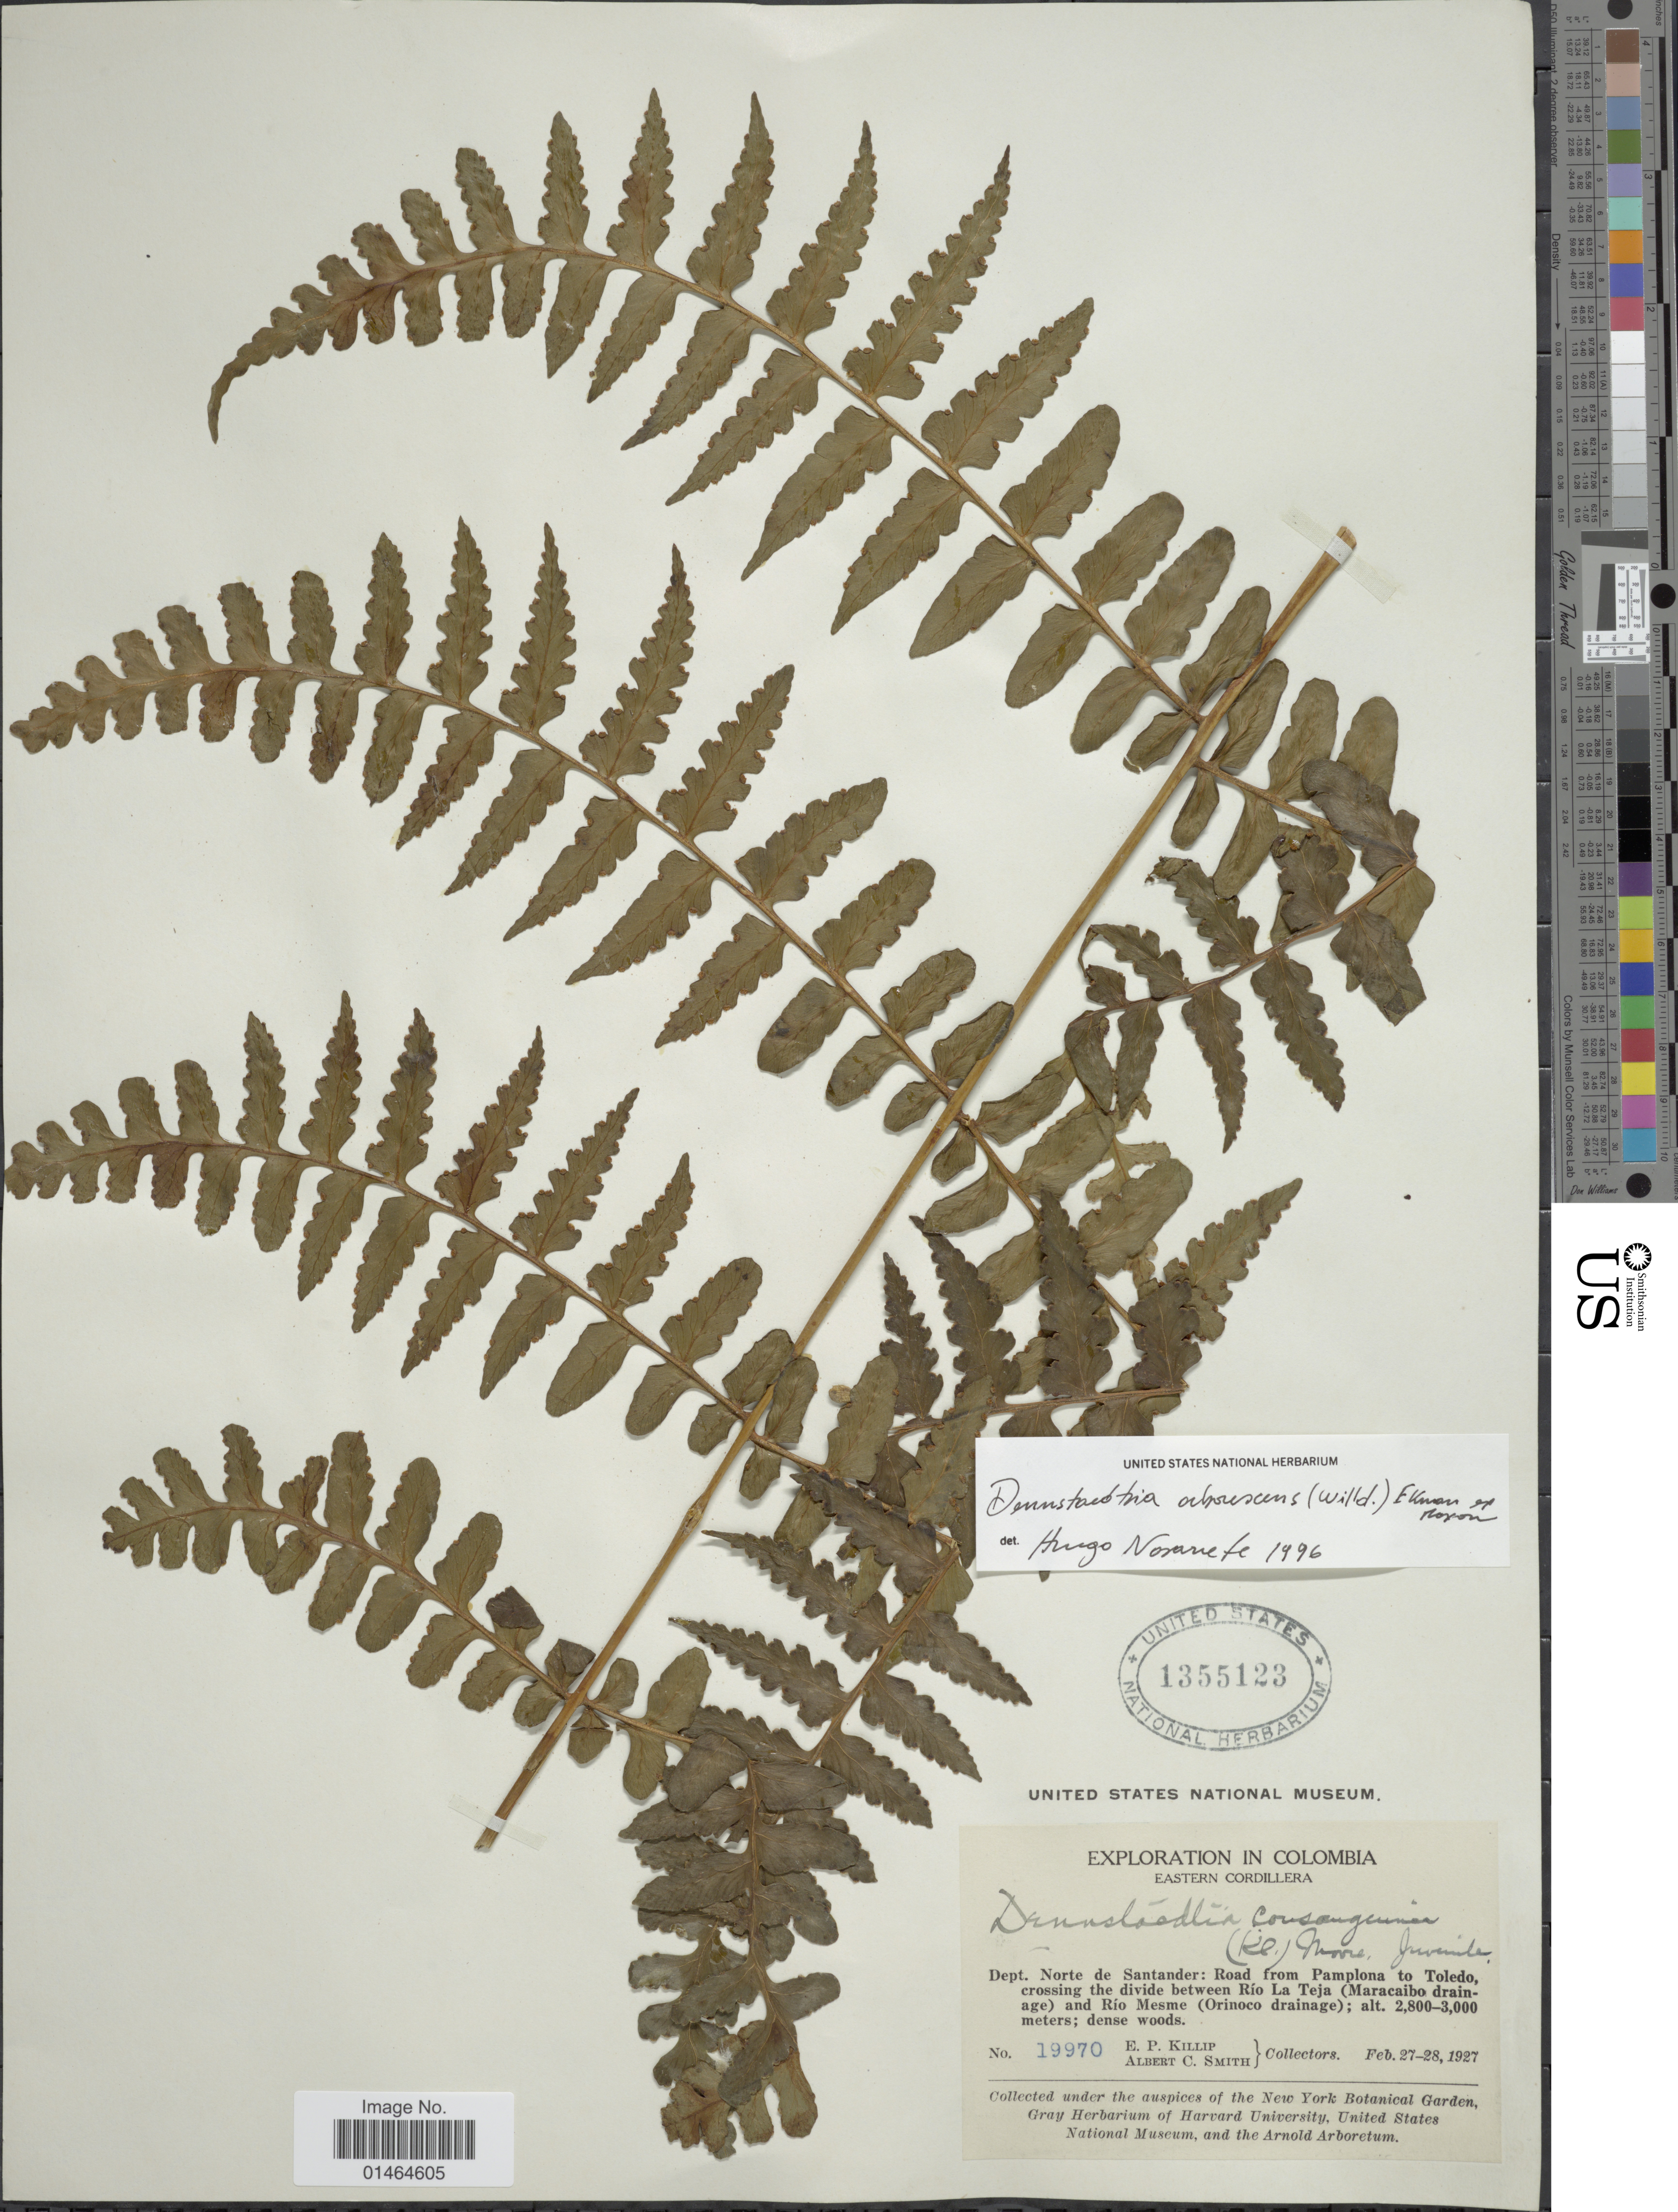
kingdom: Plantae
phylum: Tracheophyta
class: Polypodiopsida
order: Polypodiales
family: Dennstaedtiaceae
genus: Dennstaedtia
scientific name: Dennstaedtia coronata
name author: (Sodiro) C. Chr.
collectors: E. P. Killip & A. C. Smith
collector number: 19970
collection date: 1927-02-27/1927-02-28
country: Colombia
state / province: Norte de Santander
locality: Eastern Cordillera. Road from Pamplona to Toledo, crossing the divide between Río La Teja (Maracaibo drainage) and Río Mesme (Orinoco drainage)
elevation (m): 2800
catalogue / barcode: US 1355123